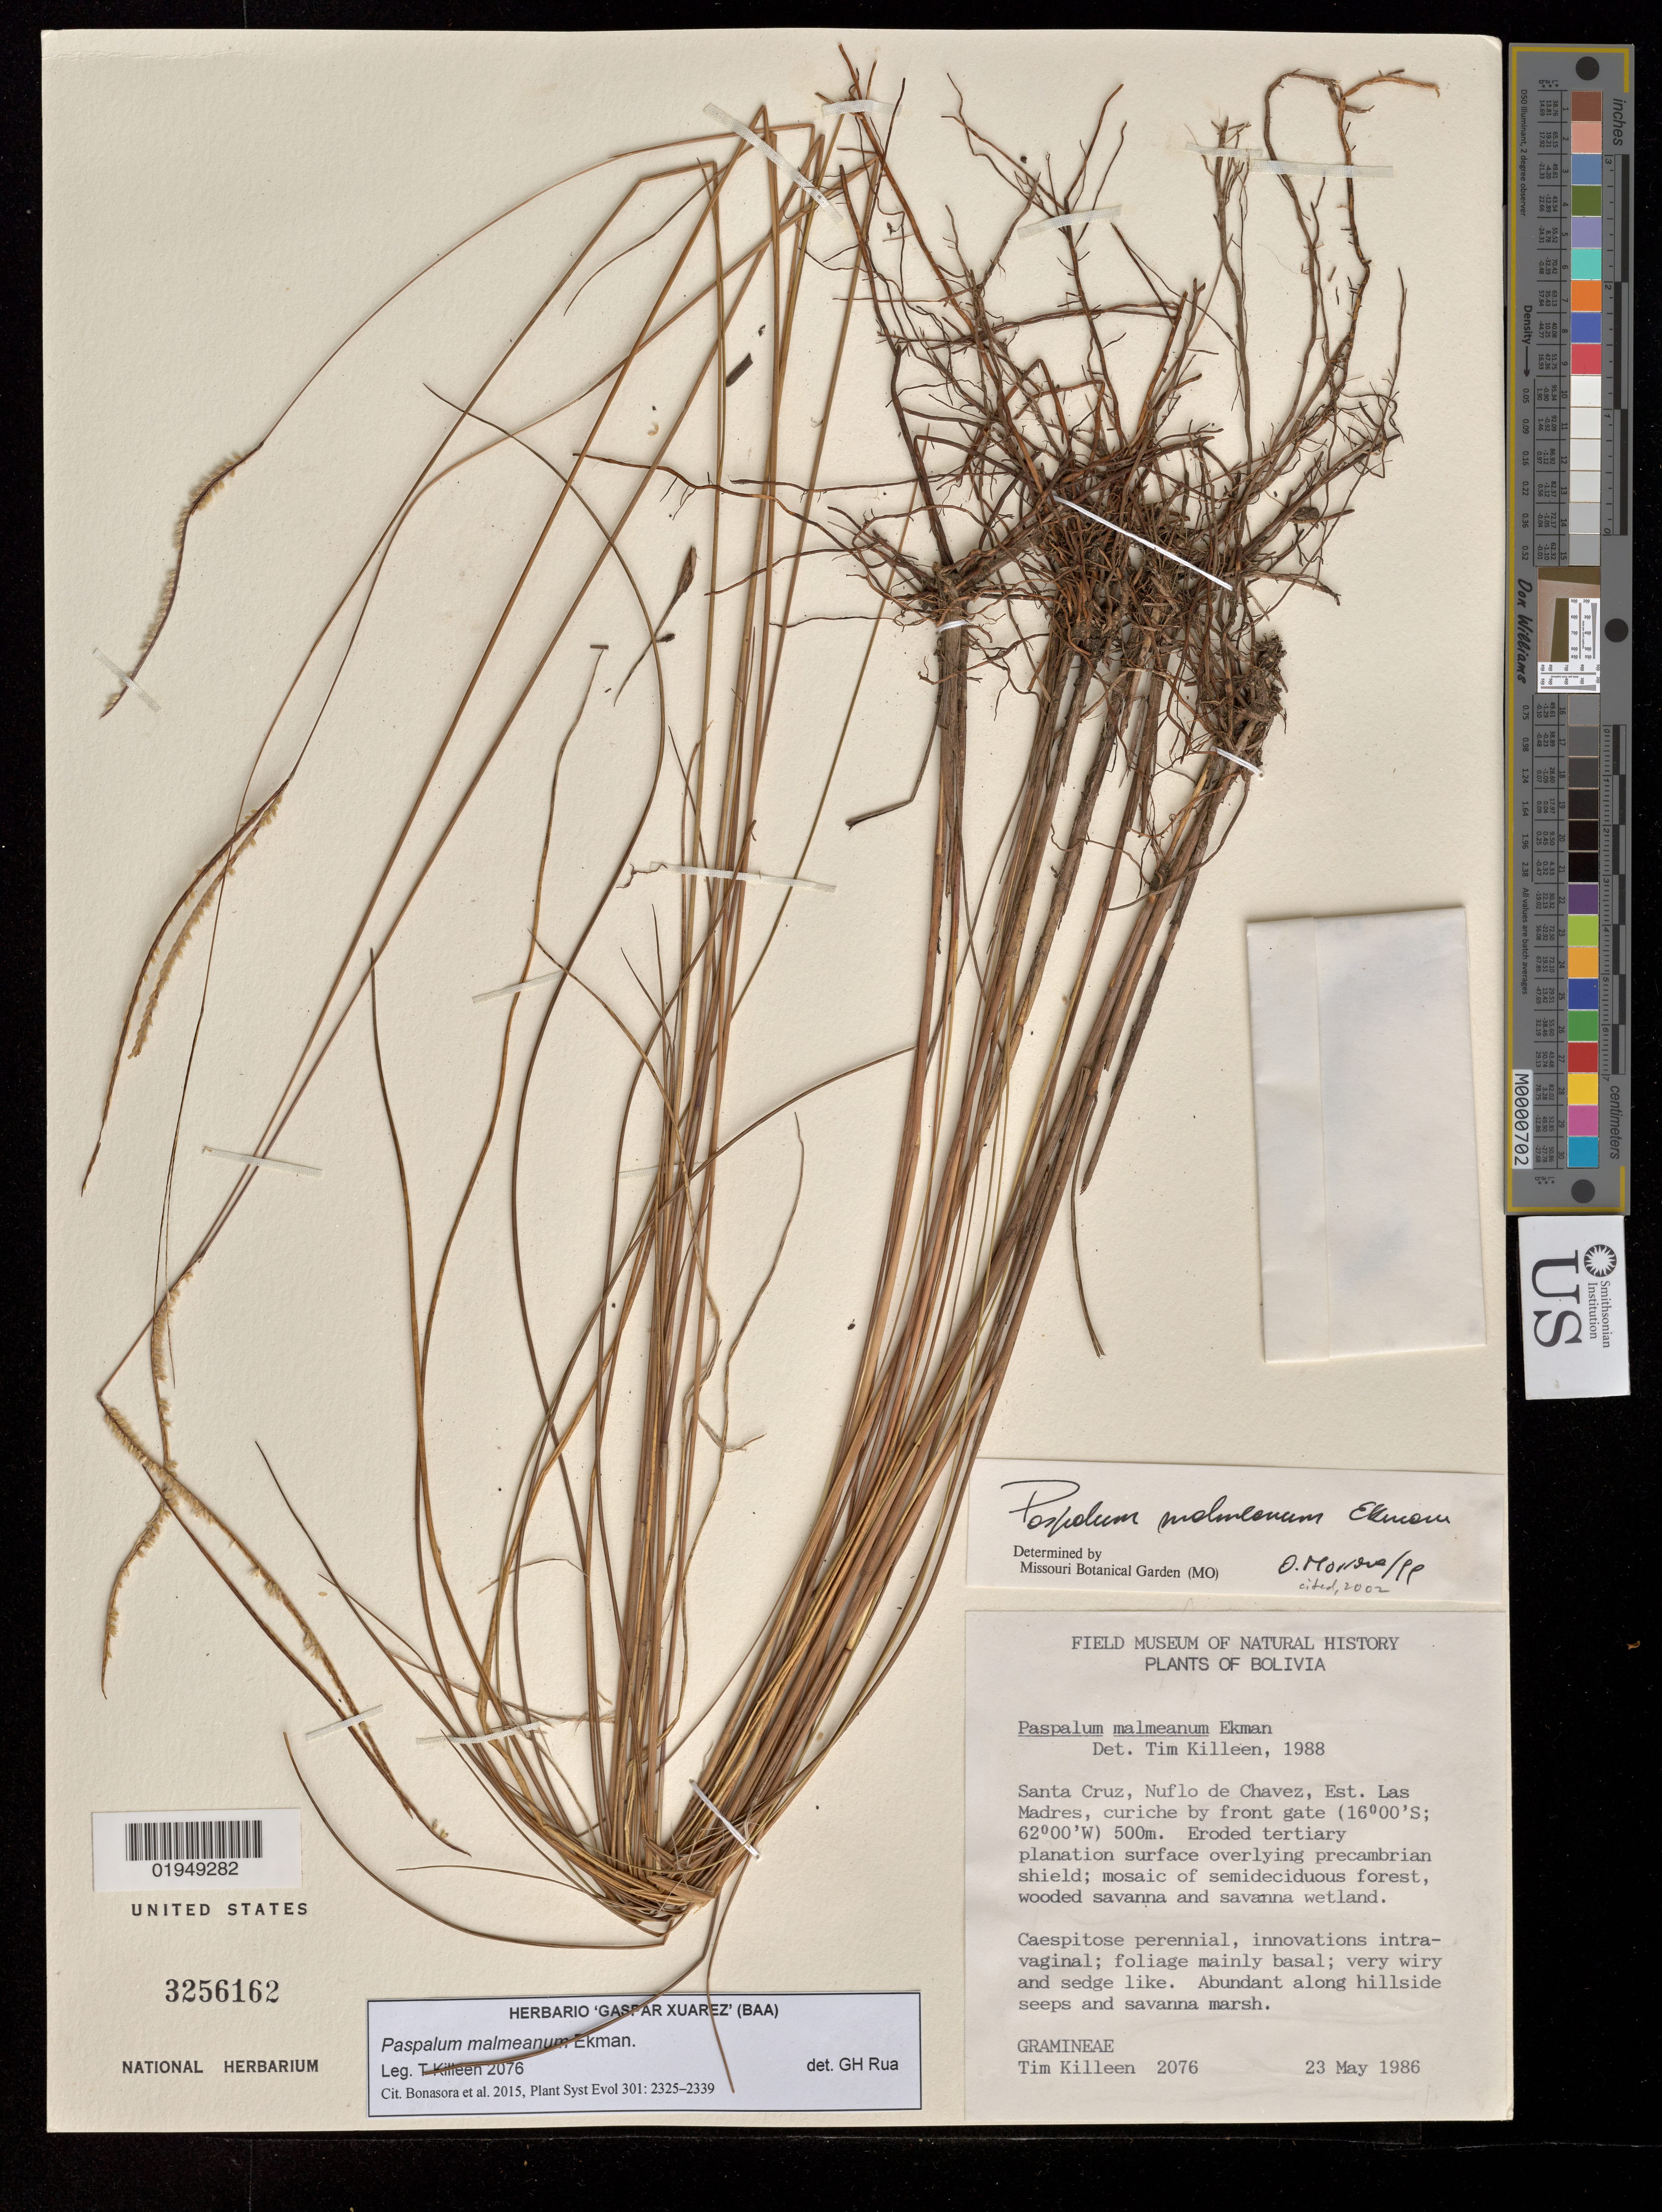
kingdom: Plantae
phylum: Tracheophyta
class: Liliopsida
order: Poales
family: Poaceae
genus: Paspalum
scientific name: Paspalum malmeanum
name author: Ekman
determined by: Rua, G. H.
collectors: T. J. Killeen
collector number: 2076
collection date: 1986-05-23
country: Bolivia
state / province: Santa Cruz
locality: Santa Cruz, nuflo de Chavez, Est. Las Madres, curiche by front gate.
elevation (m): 500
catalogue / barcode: US 3256162